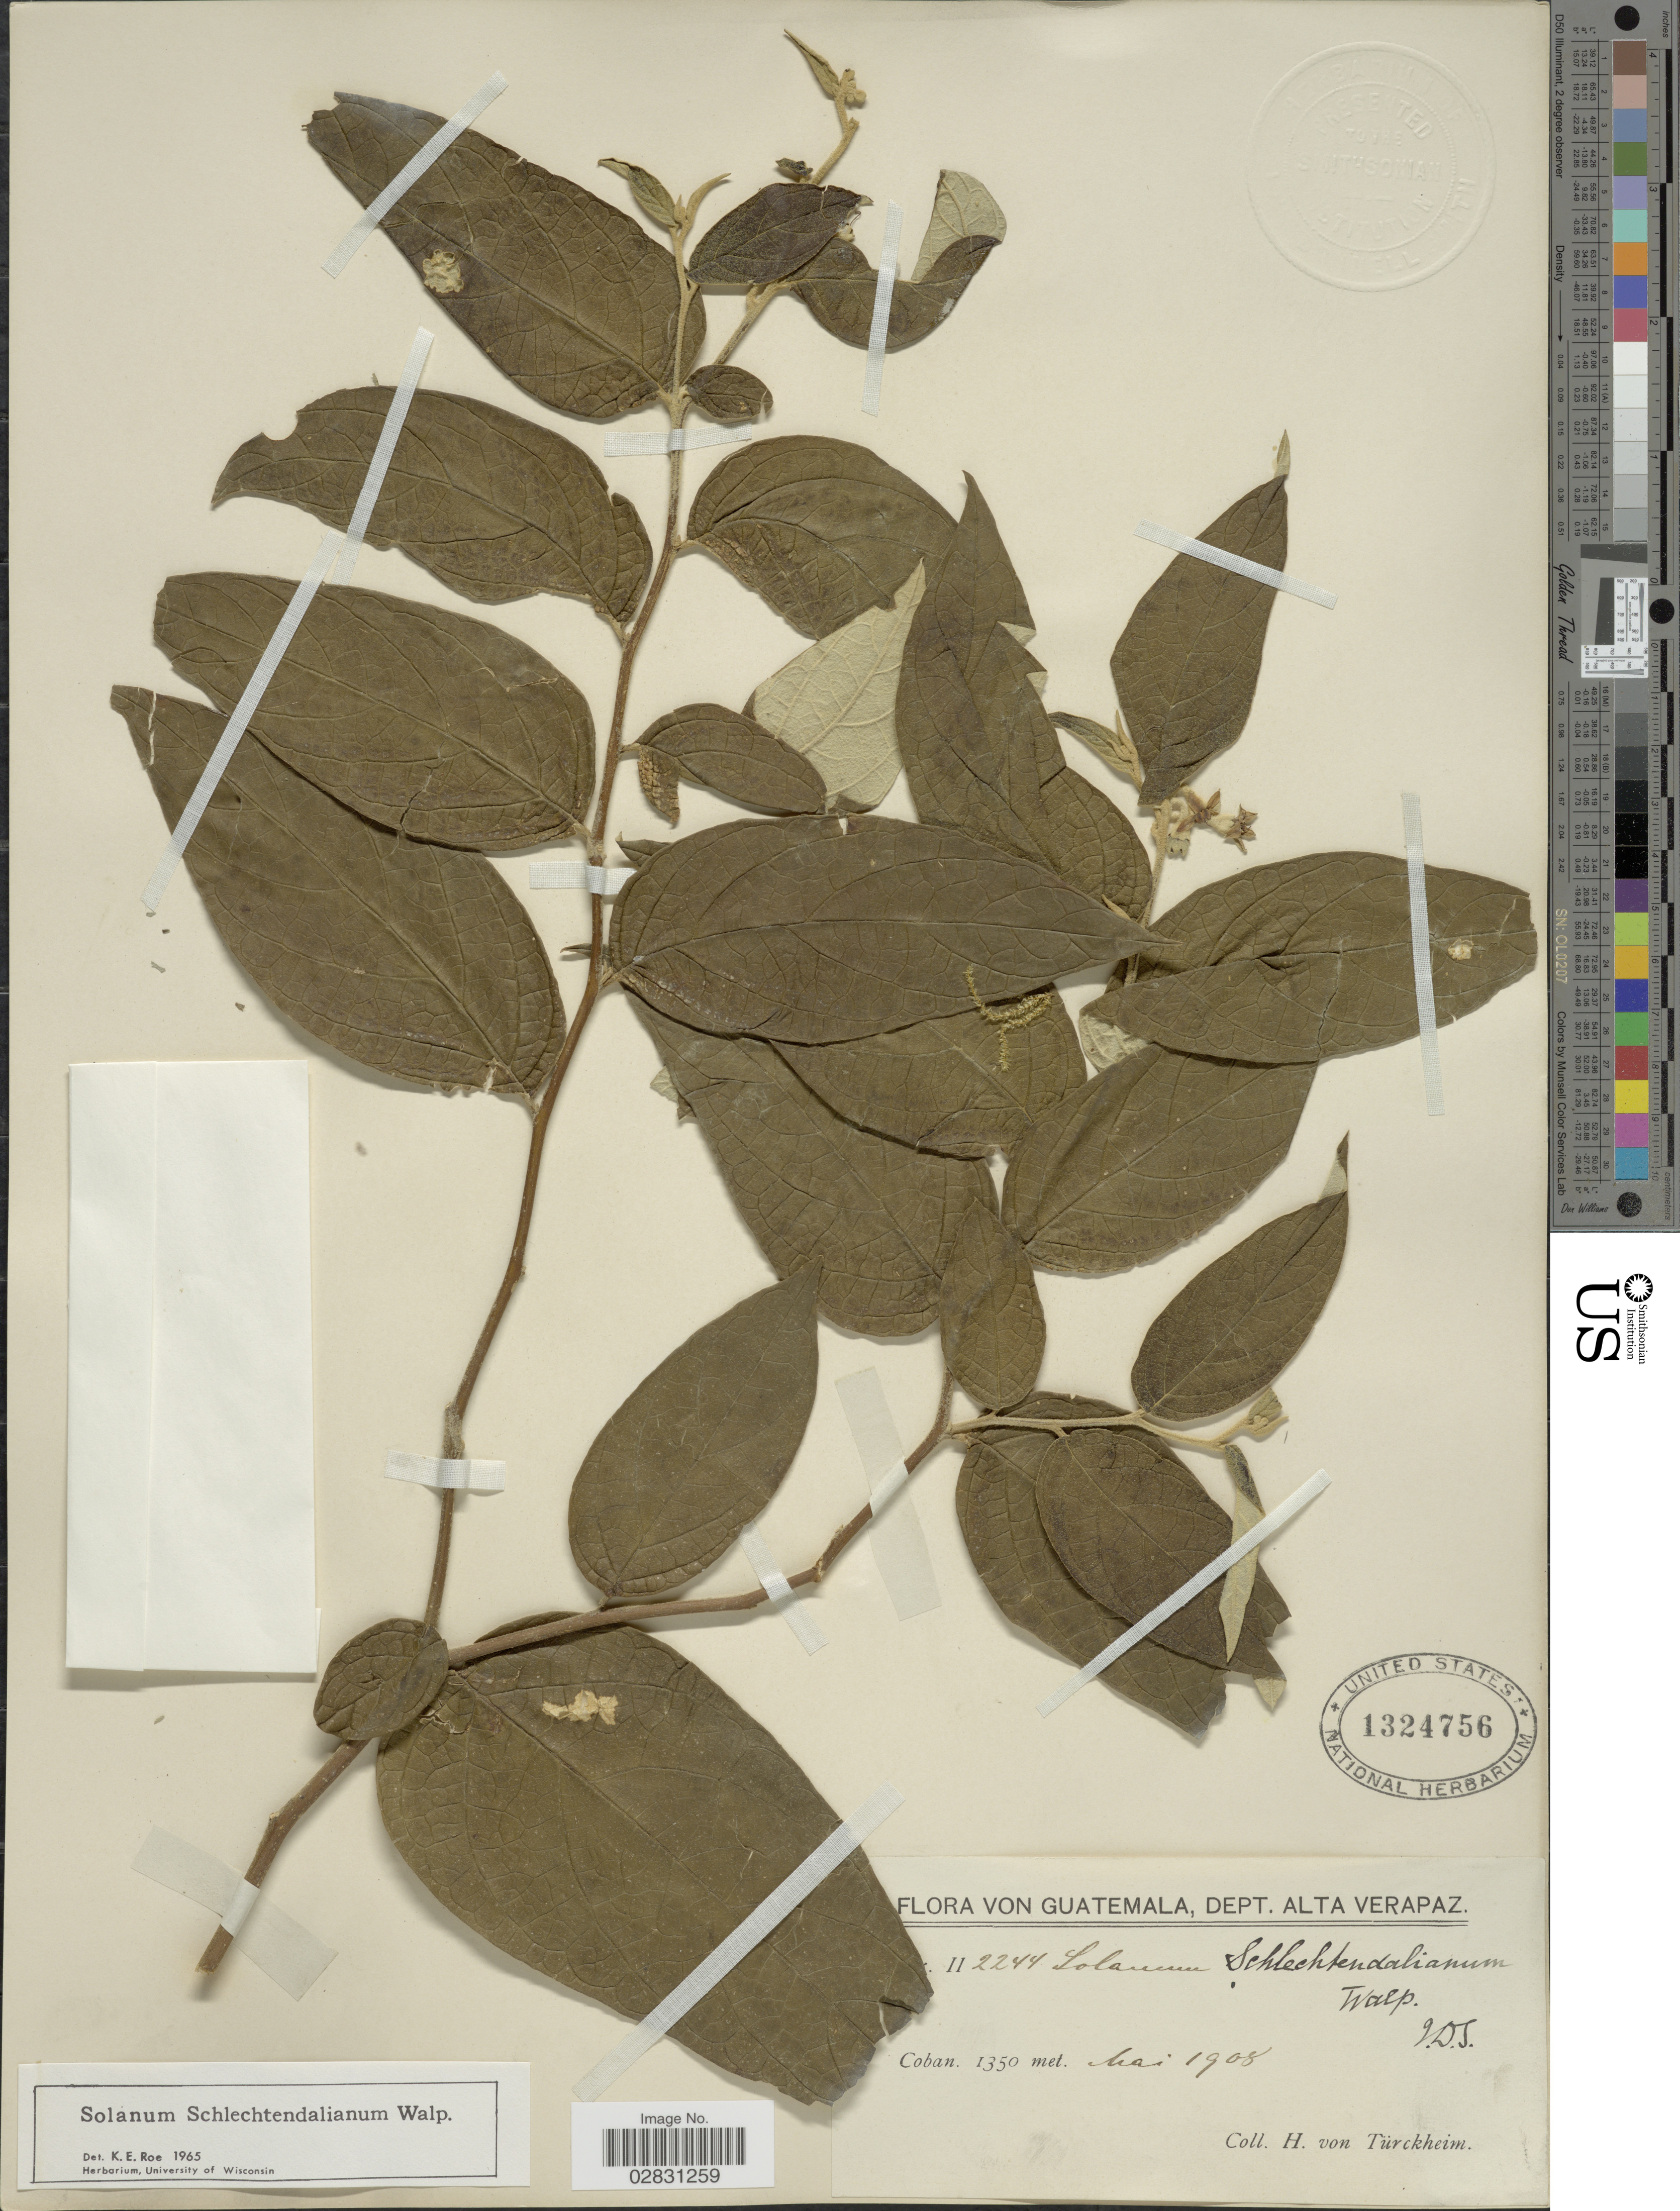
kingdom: Plantae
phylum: Tracheophyta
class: Magnoliopsida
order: Solanales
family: Solanaceae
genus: Solanum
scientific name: Solanum schlechtendalianum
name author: Walp.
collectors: H. von Türckheim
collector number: II2244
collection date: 1908-05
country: Guatemala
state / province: Alta Verapaz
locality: Dept. Alta Verapaz, Coban.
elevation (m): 1350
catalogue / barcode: US 1324756